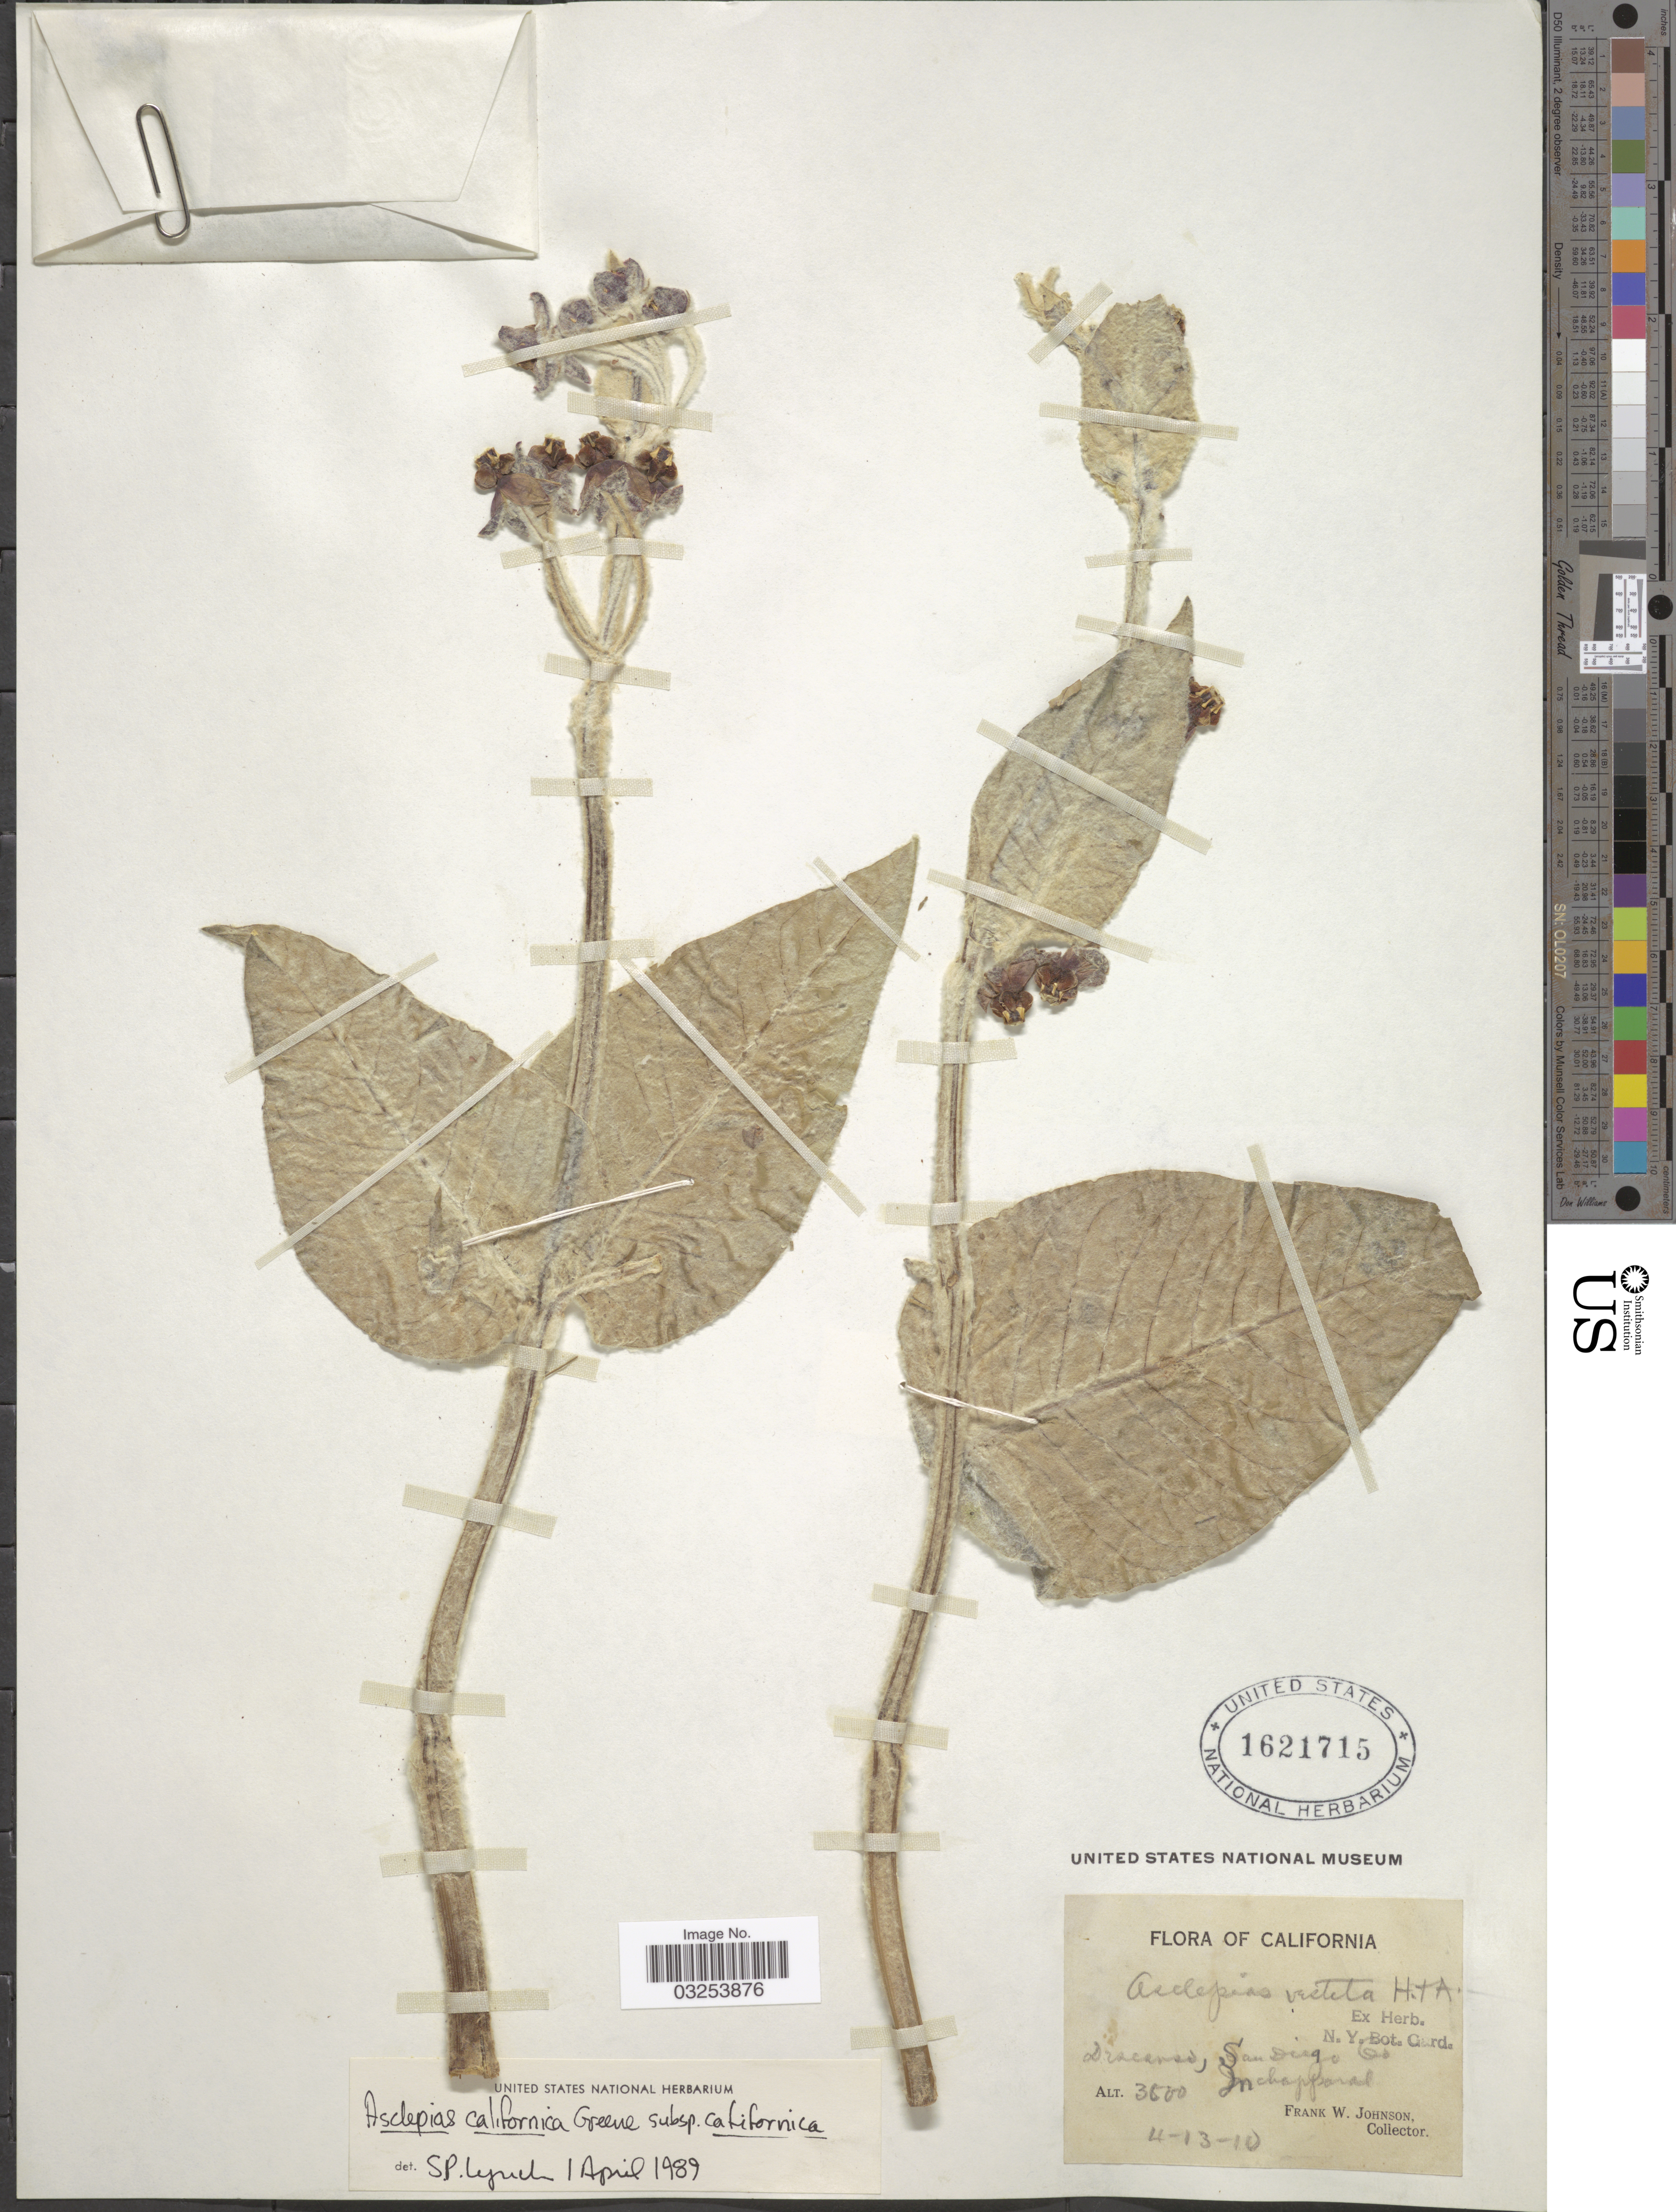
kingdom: Plantae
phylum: Tracheophyta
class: Magnoliopsida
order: Gentianales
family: Apocynaceae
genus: Asclepias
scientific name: Asclepias californica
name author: Greene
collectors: F. W. Johnson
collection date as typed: Transcribed d/m/y: 13/4/10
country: United States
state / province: California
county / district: San Diego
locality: Descanso, San Diego Co. In chapparal.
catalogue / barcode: US 1621715